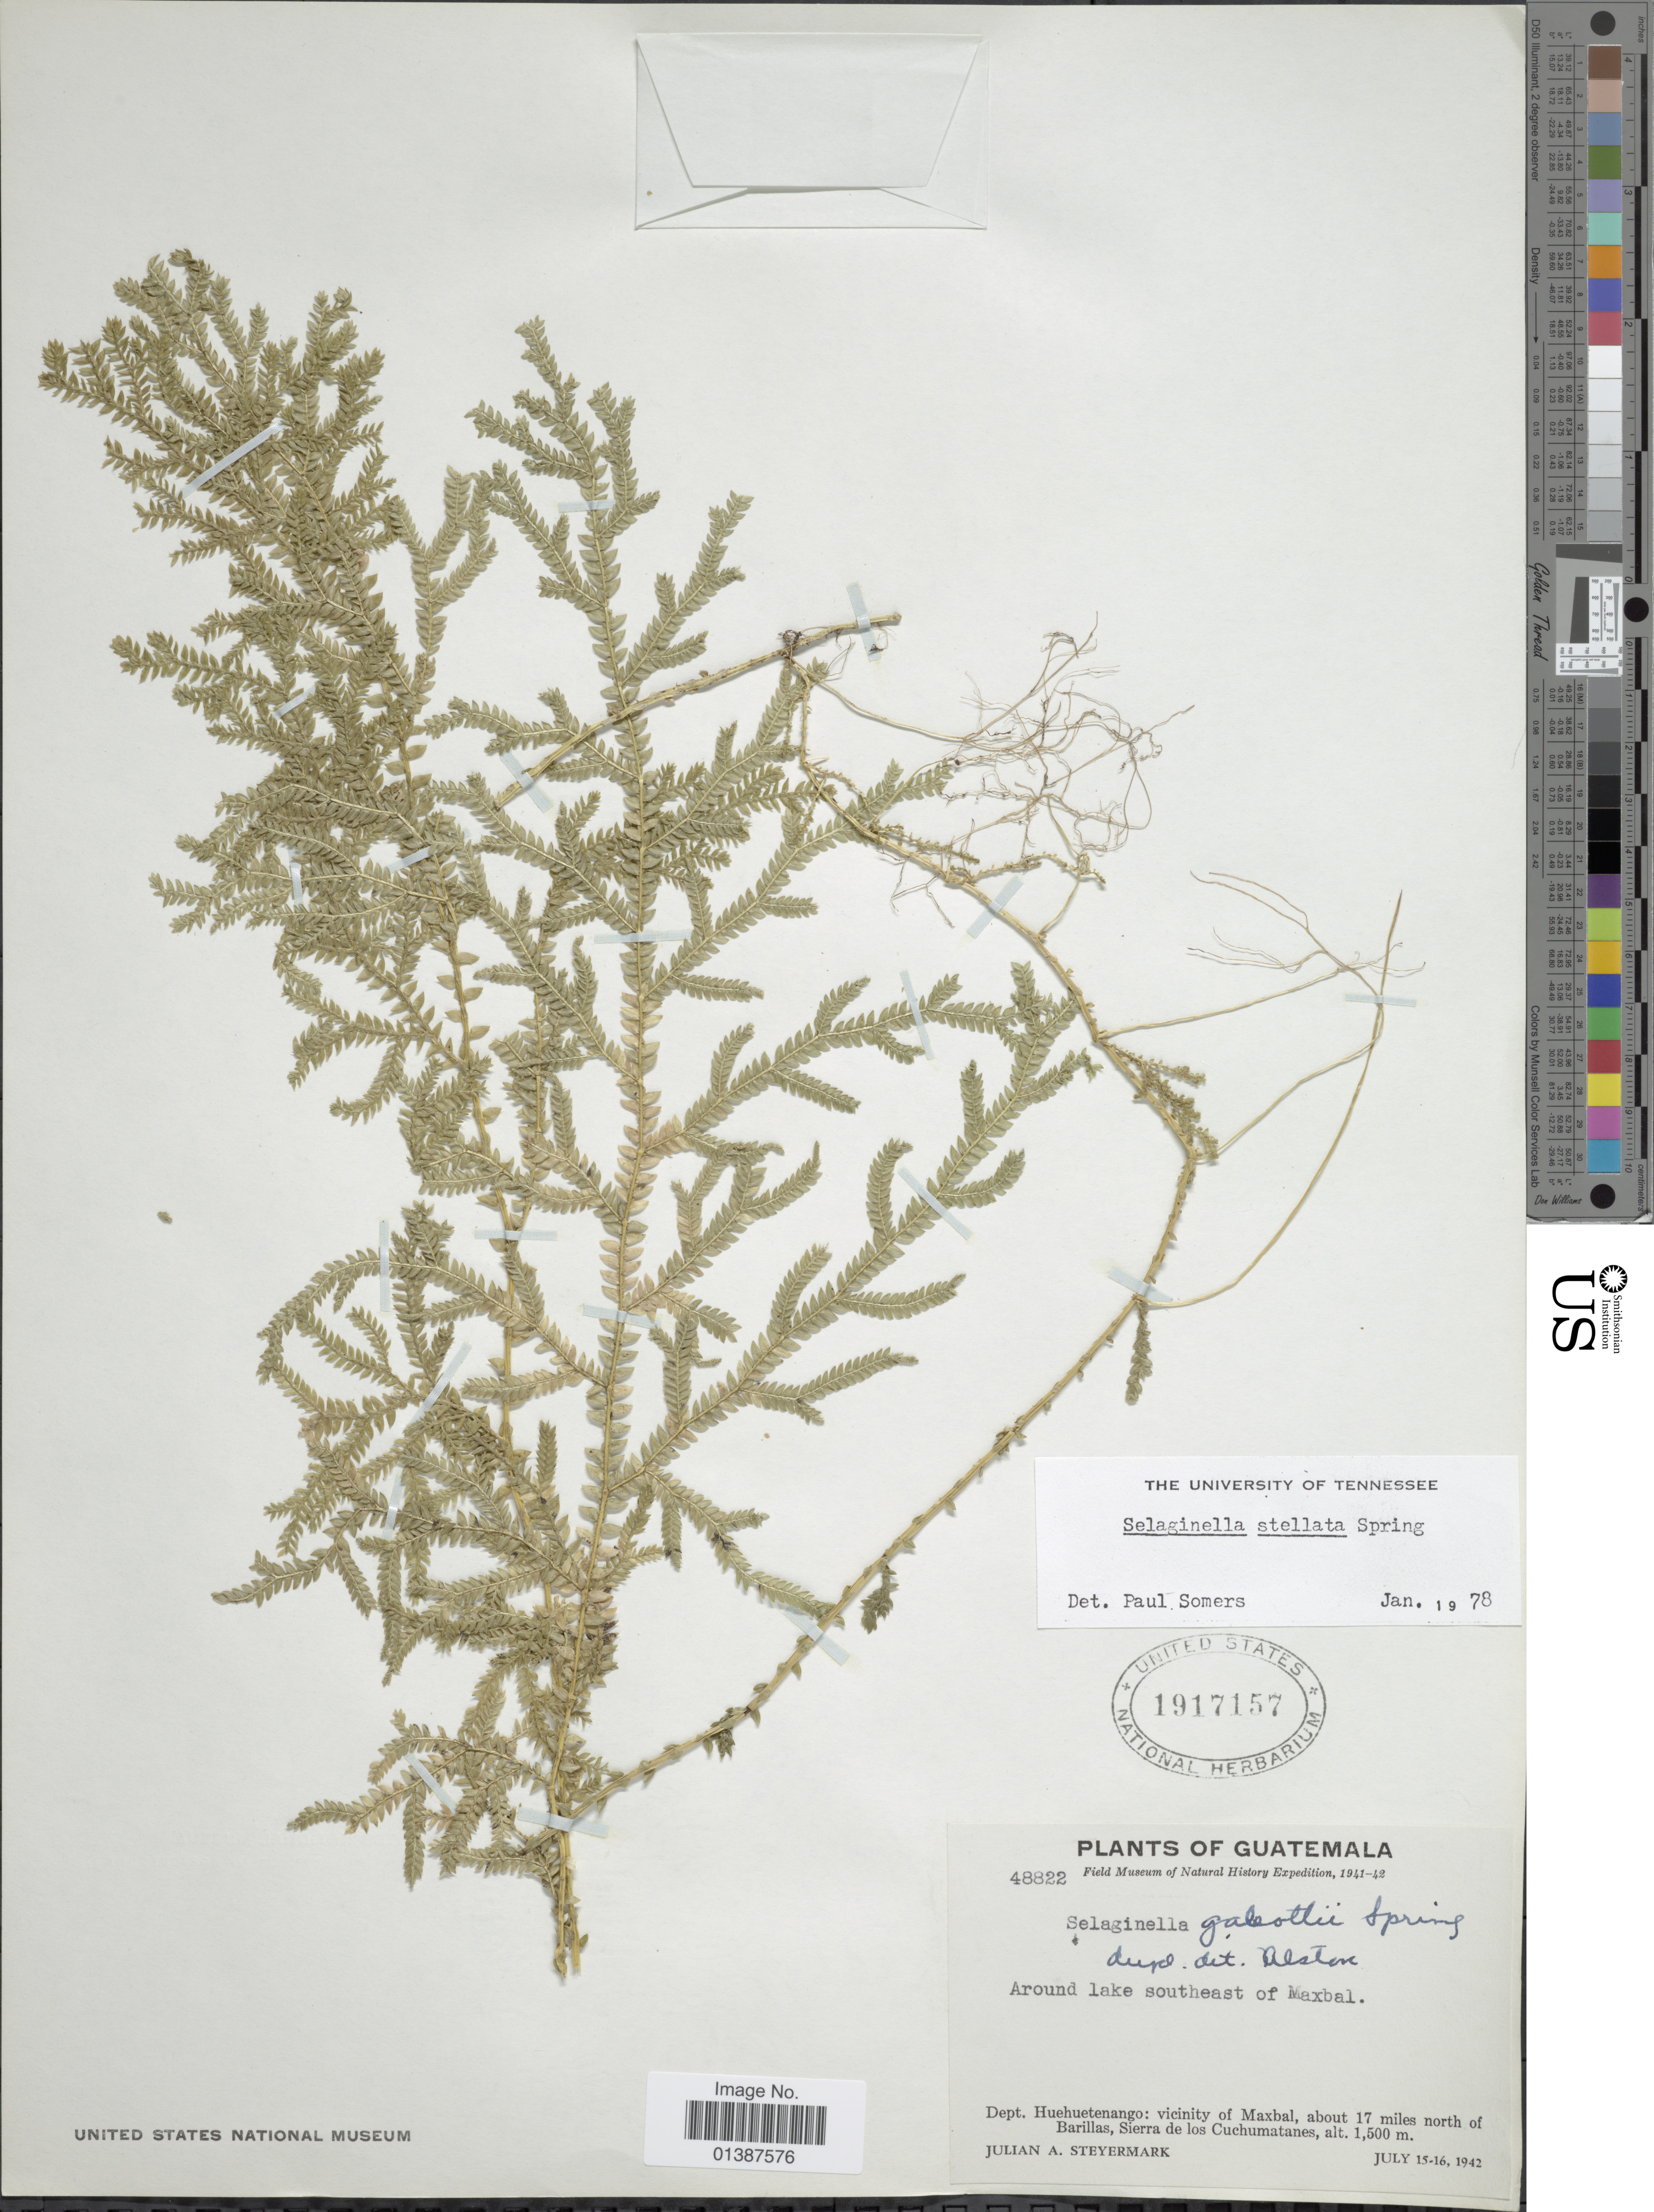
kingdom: Plantae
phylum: Tracheophyta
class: Lycopodiopsida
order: Selaginellales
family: Selaginellaceae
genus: Selaginella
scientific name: Selaginella galeottii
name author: Spring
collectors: J. Steyermark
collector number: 48822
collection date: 1942-07-15/1942-07-16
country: Guatemala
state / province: Huehuetenango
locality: Dept. Huehentenango: vicinity of Maxbal, about 17 miles north of Barillas, Sierra de los Cuchumatanes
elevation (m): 1500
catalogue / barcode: US 1917157